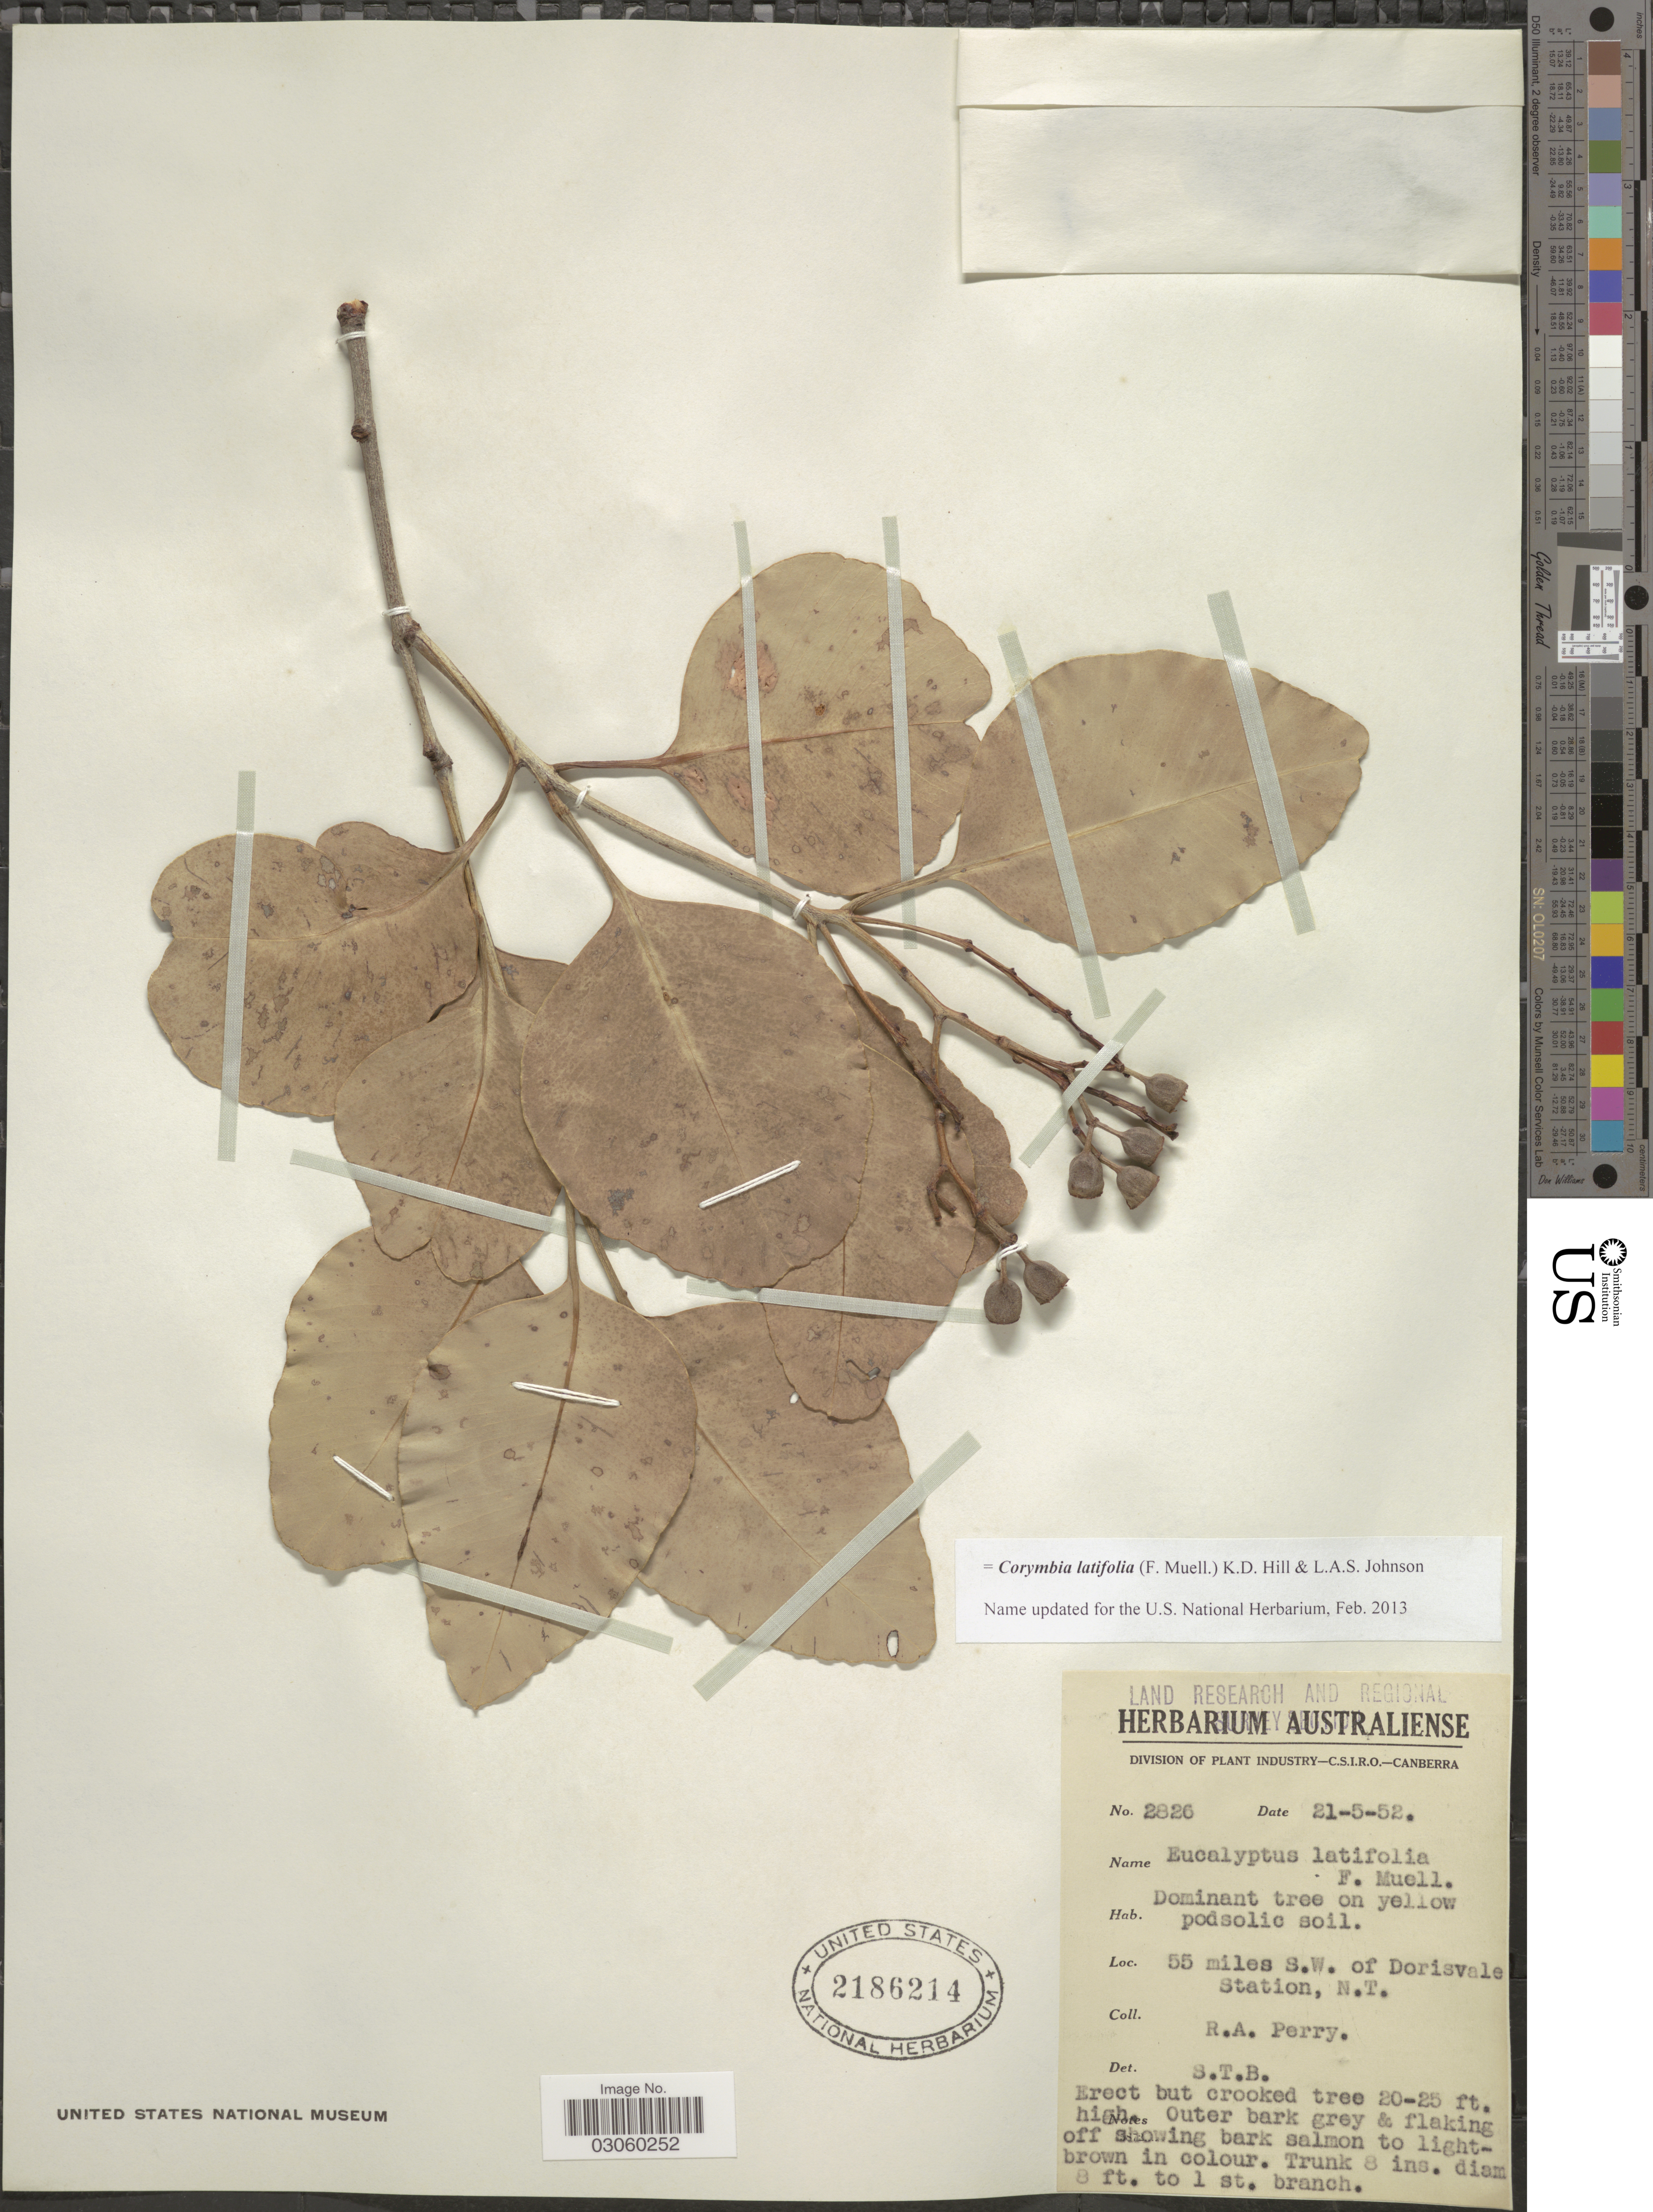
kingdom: Plantae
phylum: Tracheophyta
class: Magnoliopsida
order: Myrtales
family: Myrtaceae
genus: Corymbia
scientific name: Corymbia latifolia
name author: (F. Muell.) K.D. Hill & L.A.S. Johnson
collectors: Perry, R. A.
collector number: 2826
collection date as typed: Transcribed d/m/y: 21/5/52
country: Australia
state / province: Northern Territory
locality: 55 miles S.W. of Dorisvale Station, N.T.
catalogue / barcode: US 2186214